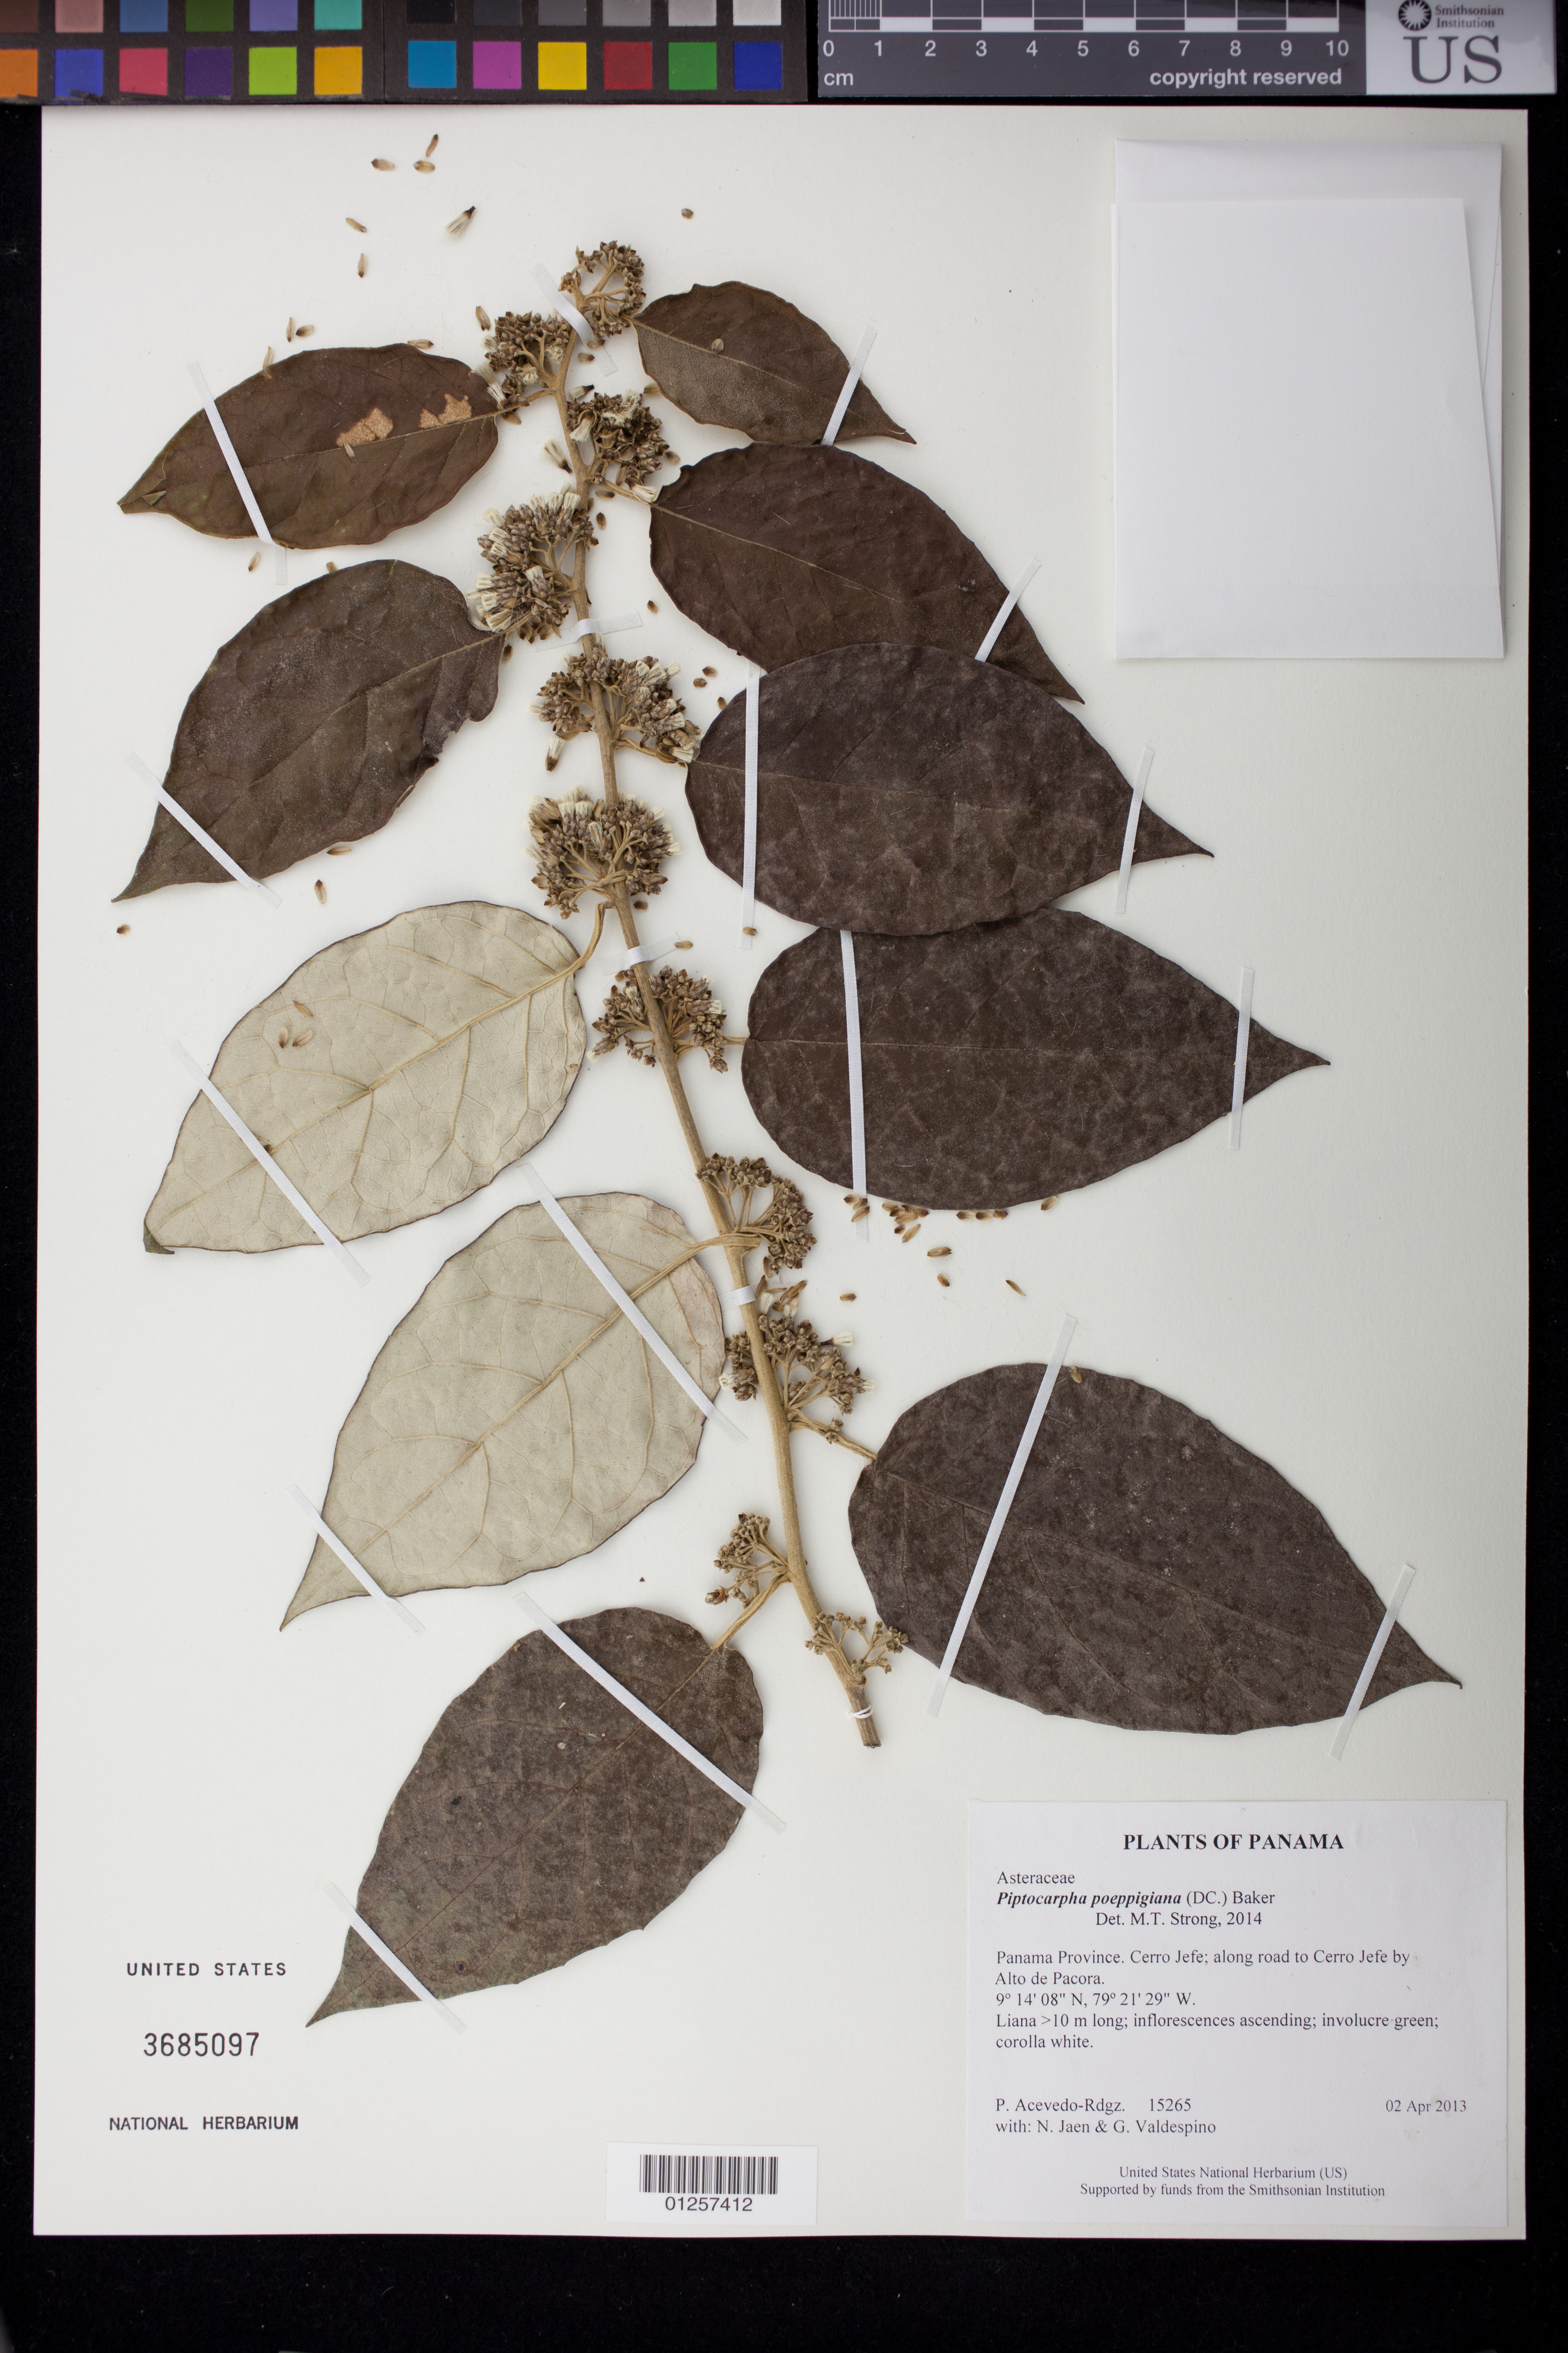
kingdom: Plantae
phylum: Tracheophyta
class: Magnoliopsida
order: Asterales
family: Asteraceae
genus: Piptocarpha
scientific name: Piptocarpha poeppigiana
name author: (DC.) Baker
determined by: Strong, M. T., (US), Smithsonian Institution - National Museum of Natural History (UNITED STATES)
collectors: P. Acevedo-Rodr., N. Jaén & G. Valdespino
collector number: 15265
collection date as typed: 02 Apr 2013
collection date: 2013-04-02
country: Panama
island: Panama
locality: Cerro Jefe; along road to Cerro Jefe by Alto de Pacora.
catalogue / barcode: US 3685097